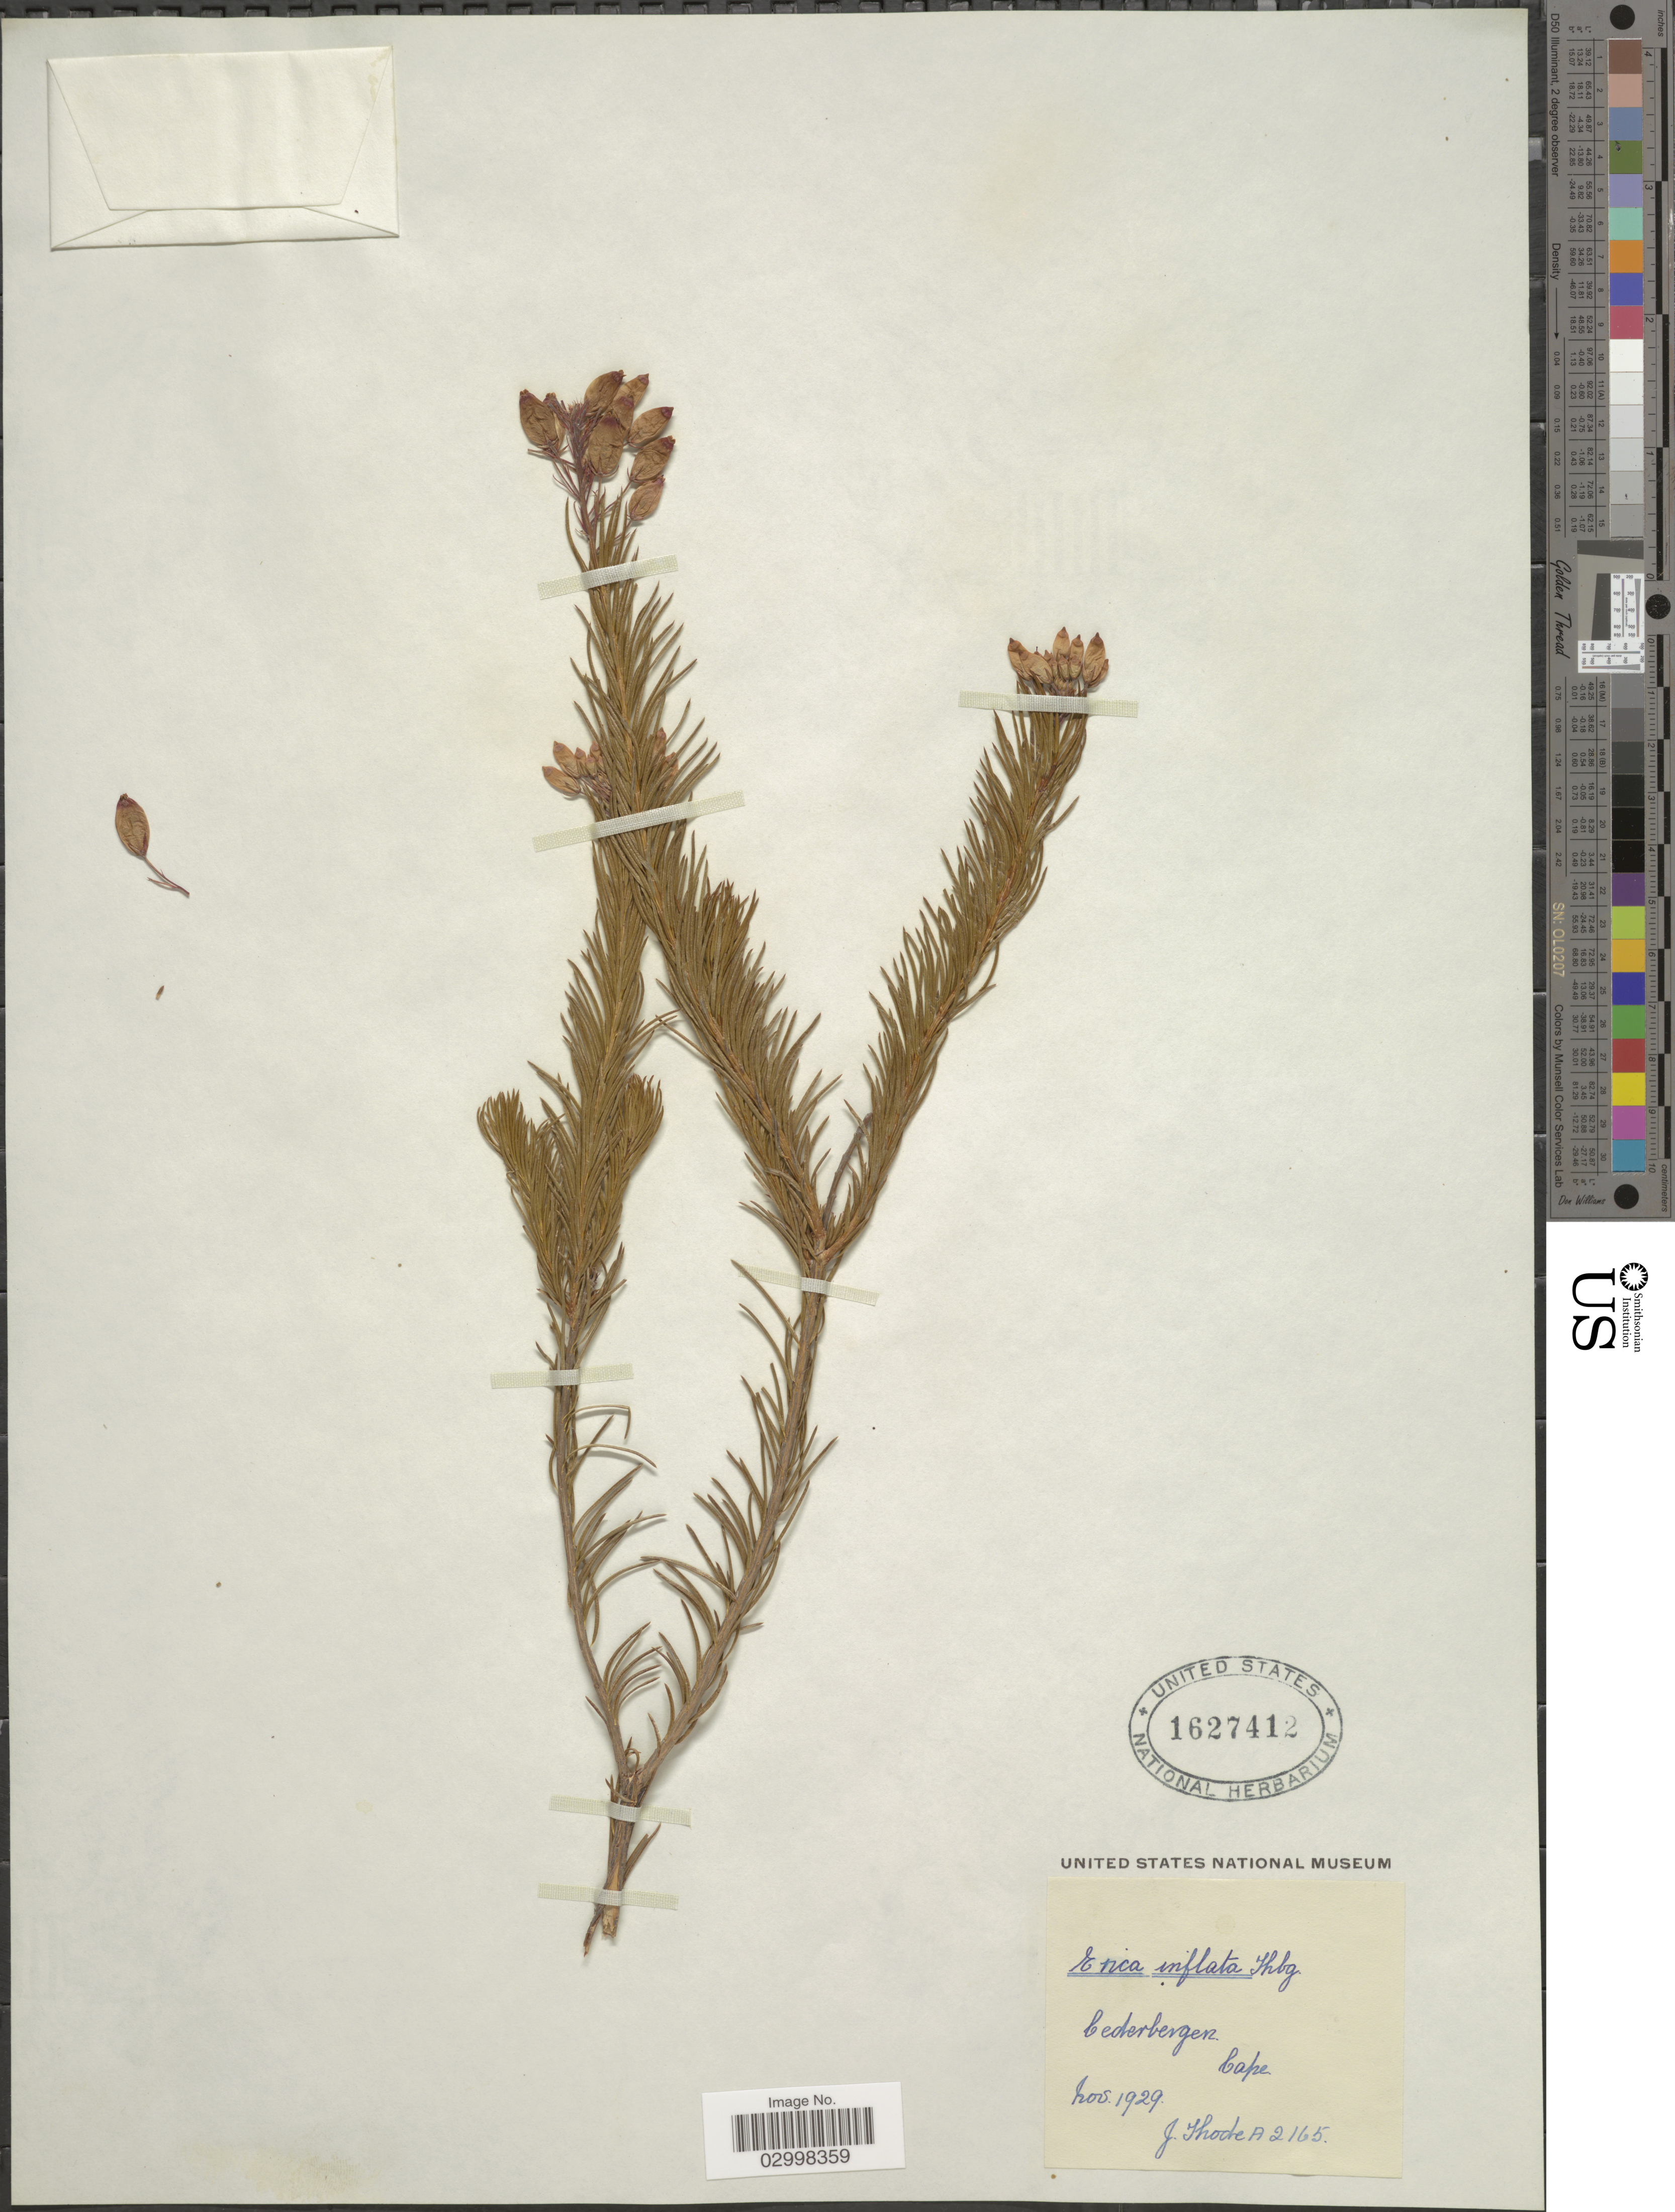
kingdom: Plantae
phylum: Tracheophyta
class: Magnoliopsida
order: Ericales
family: Ericaceae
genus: Erica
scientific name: Erica inflata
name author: Thunb.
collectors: J. Thode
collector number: A2165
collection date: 1929-11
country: South Africa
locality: Cederbergen. Cape.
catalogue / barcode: US 1627412